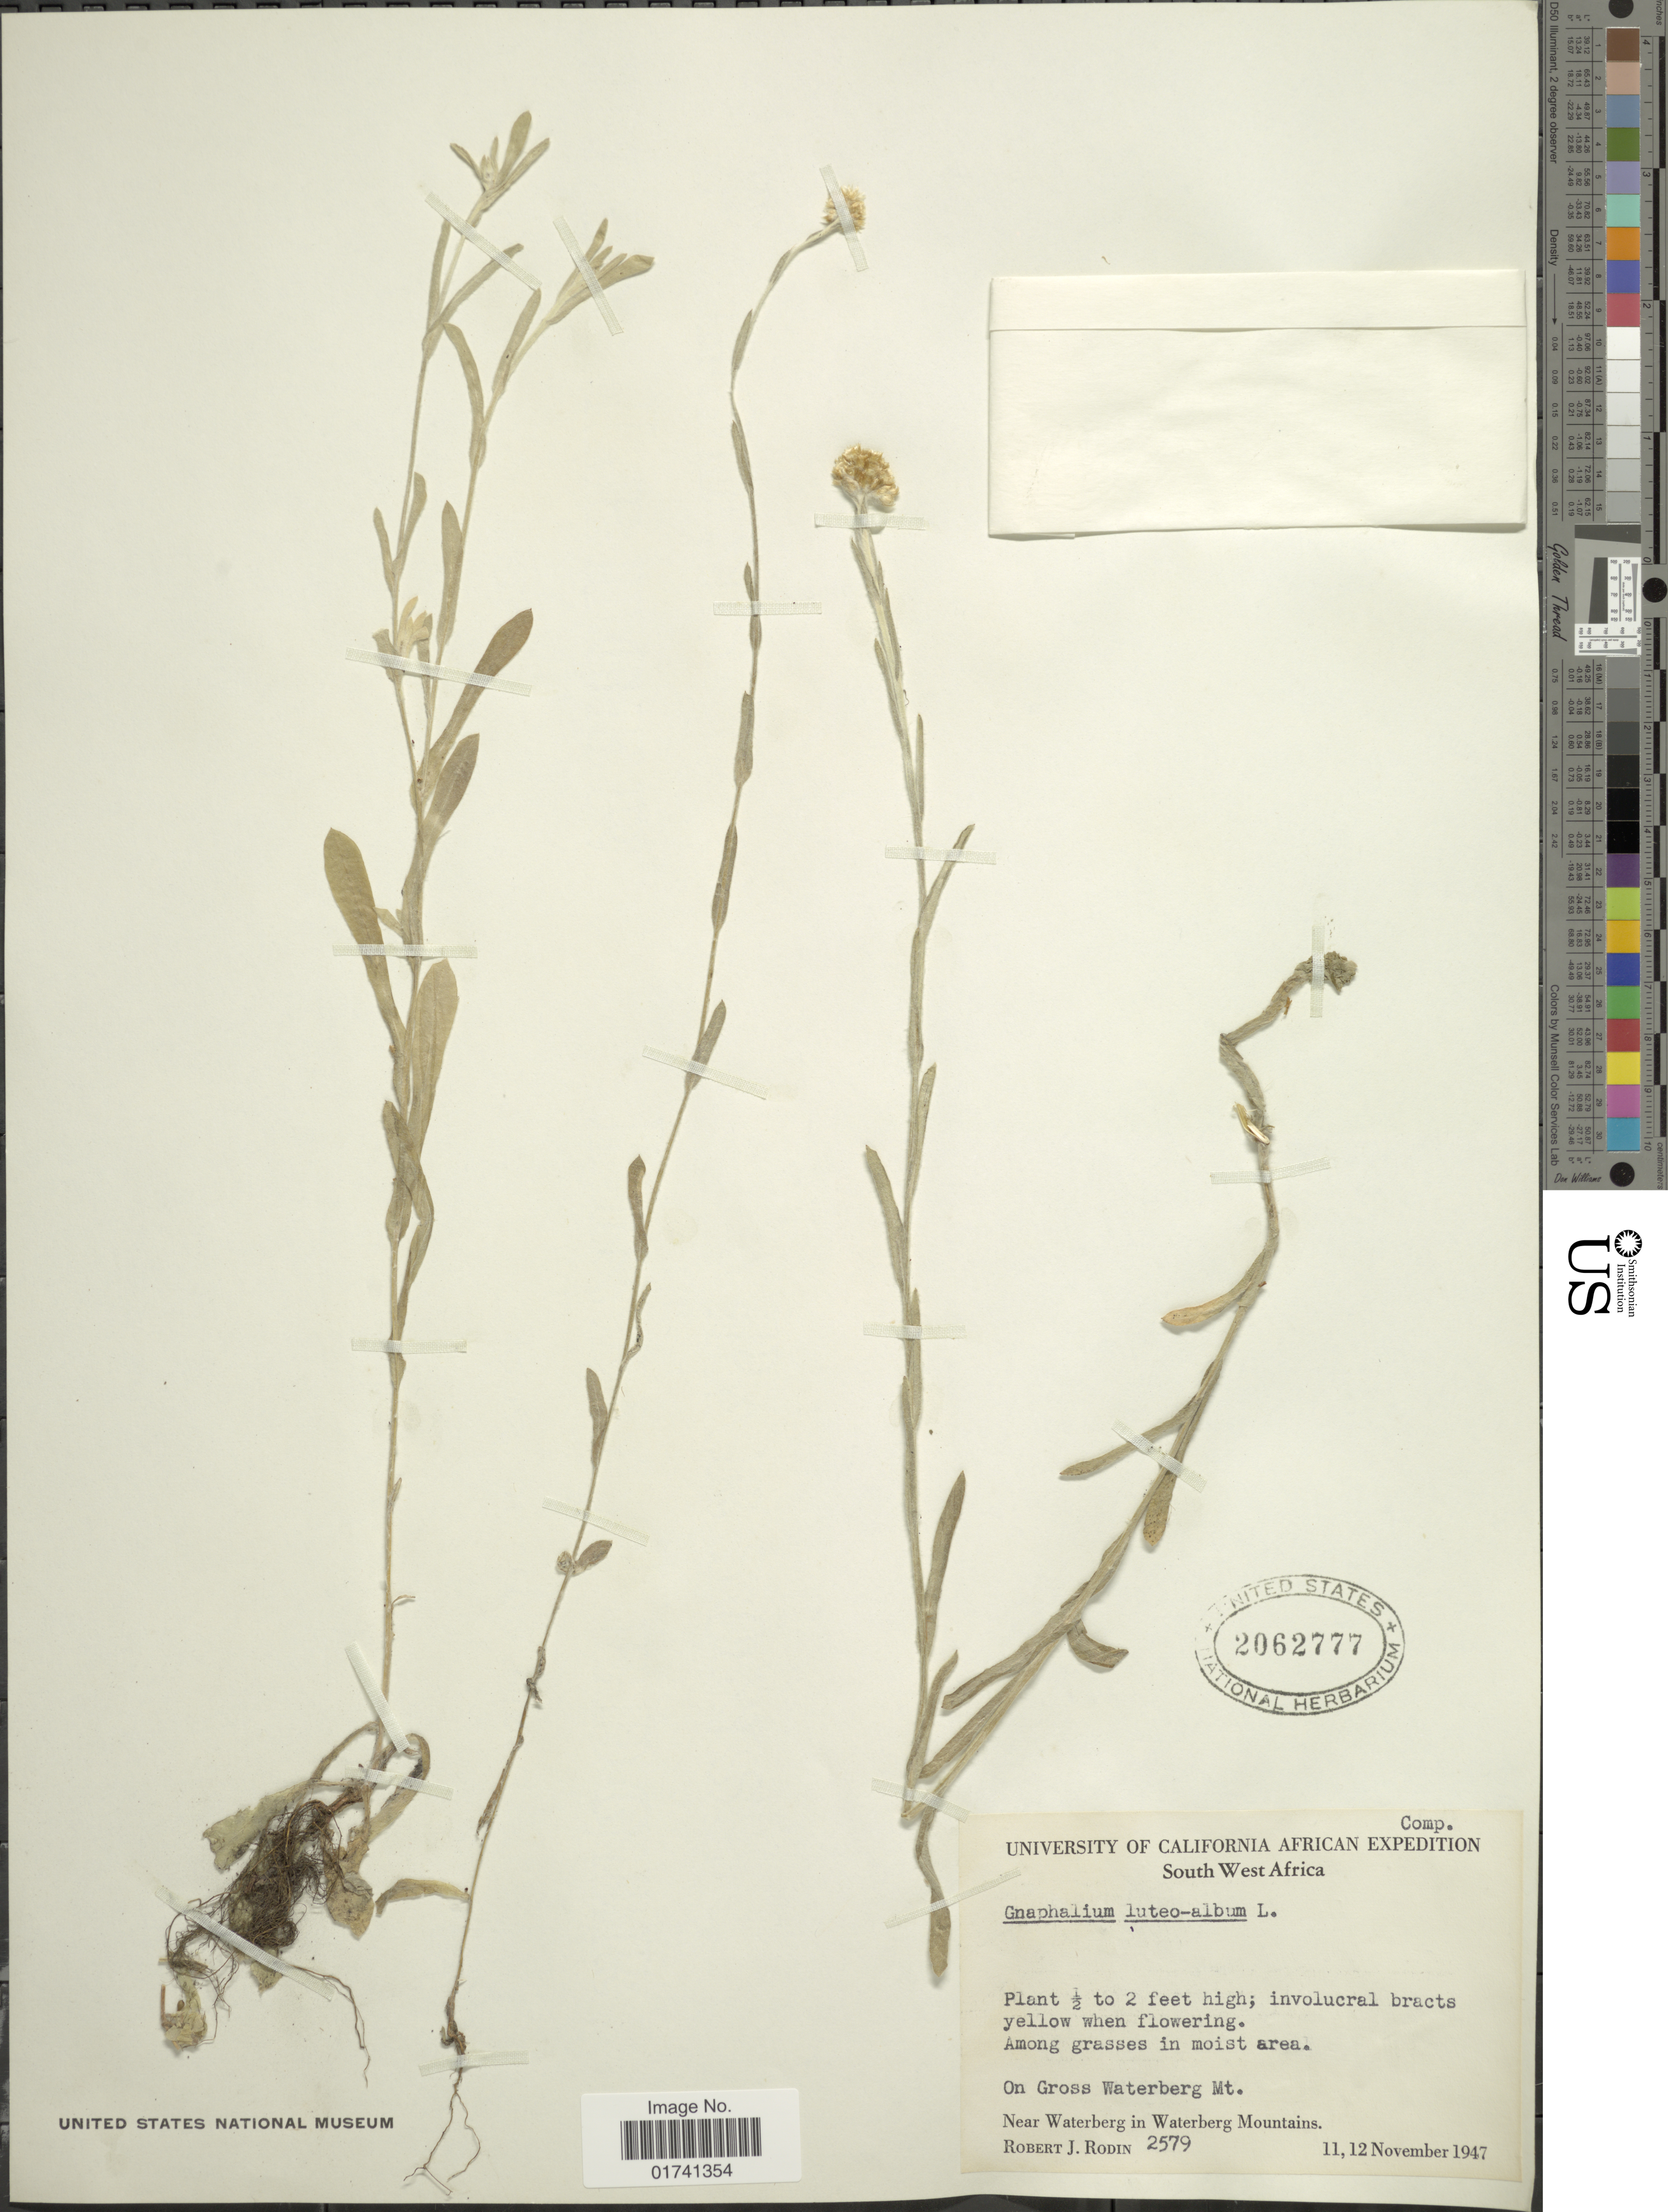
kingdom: Plantae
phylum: Tracheophyta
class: Magnoliopsida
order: Asterales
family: Asteraceae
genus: Laphangium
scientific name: Laphangium luteoalbum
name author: (L.) Tzvelev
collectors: R. J. Rodin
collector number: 2579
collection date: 1947-11-11/1947-11-12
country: Namibia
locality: On Gross Waterberg Mt., near Waterberg in Waterberg Mountains.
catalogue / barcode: US 2062777